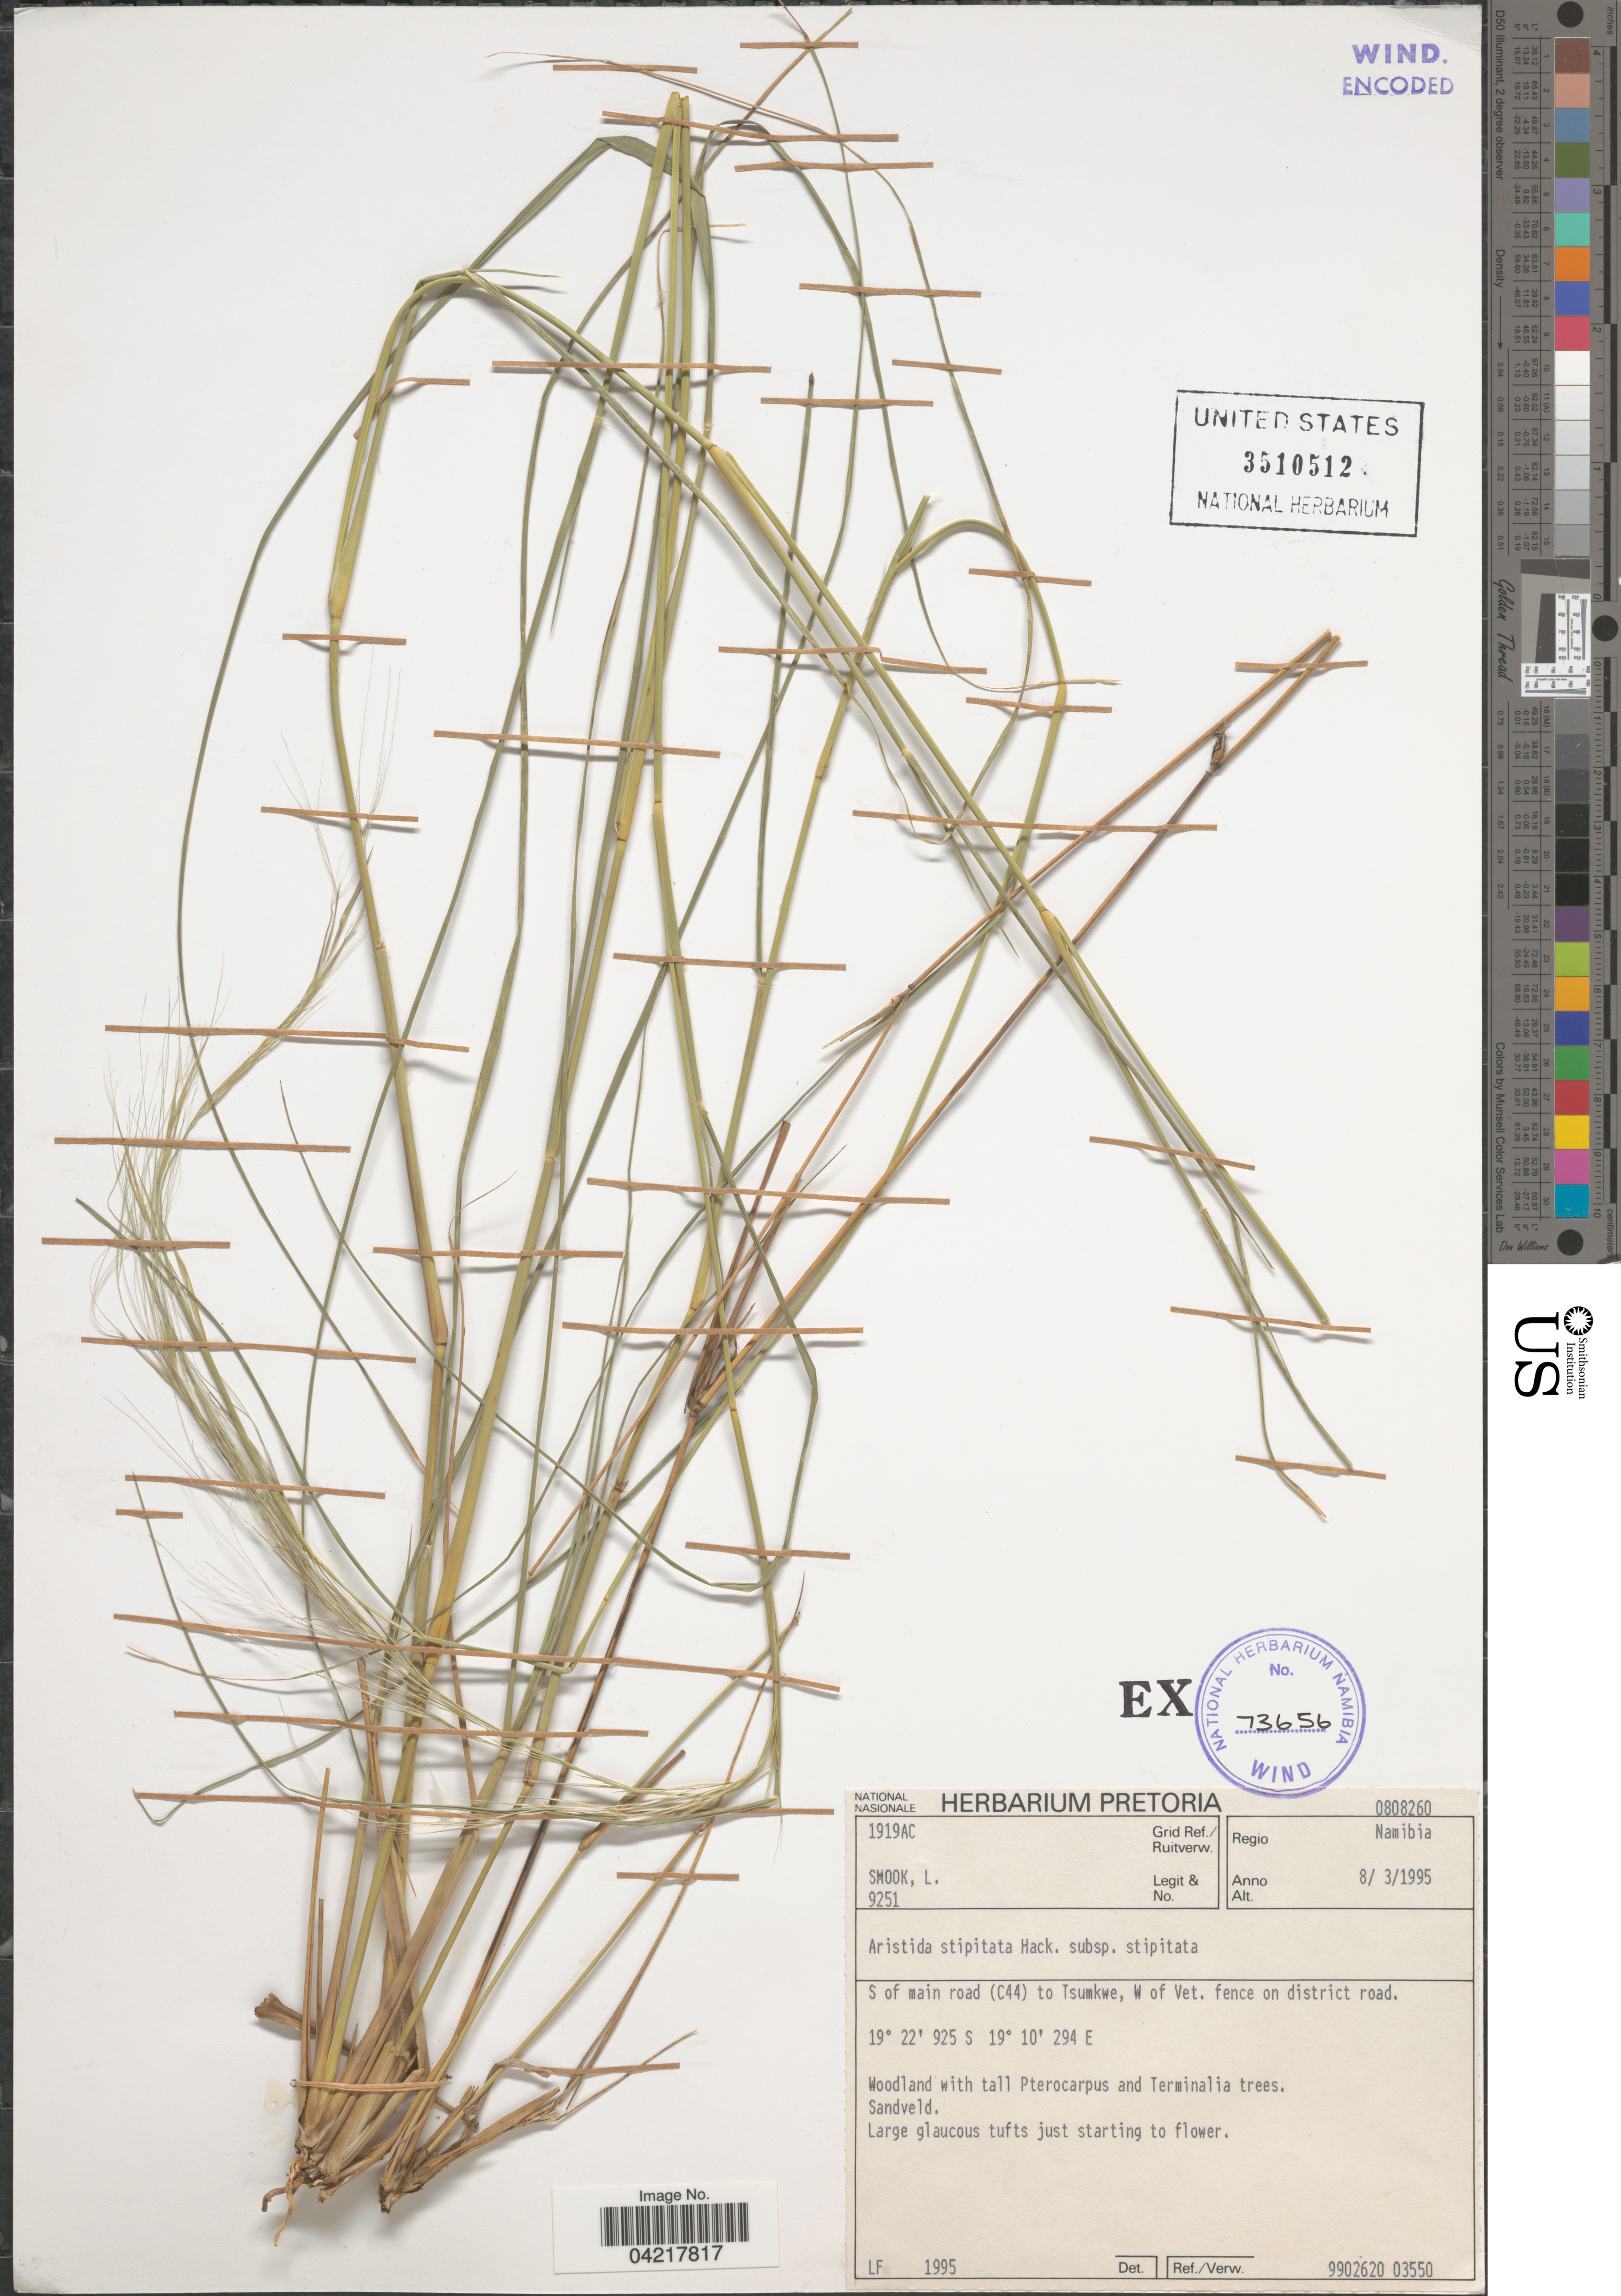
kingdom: Plantae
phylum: Tracheophyta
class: Liliopsida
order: Poales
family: Poaceae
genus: Aristida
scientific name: Aristida stipitata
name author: Hack. ex Schinz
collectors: L. Smook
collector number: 9251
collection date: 1995-03-08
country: Namibia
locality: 1919AC Grid Ref./Ruitverw. Regio Namibia. S of main road (C44) to Tsumkwe, W of Vet. fence on district road.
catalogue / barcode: US 3510512